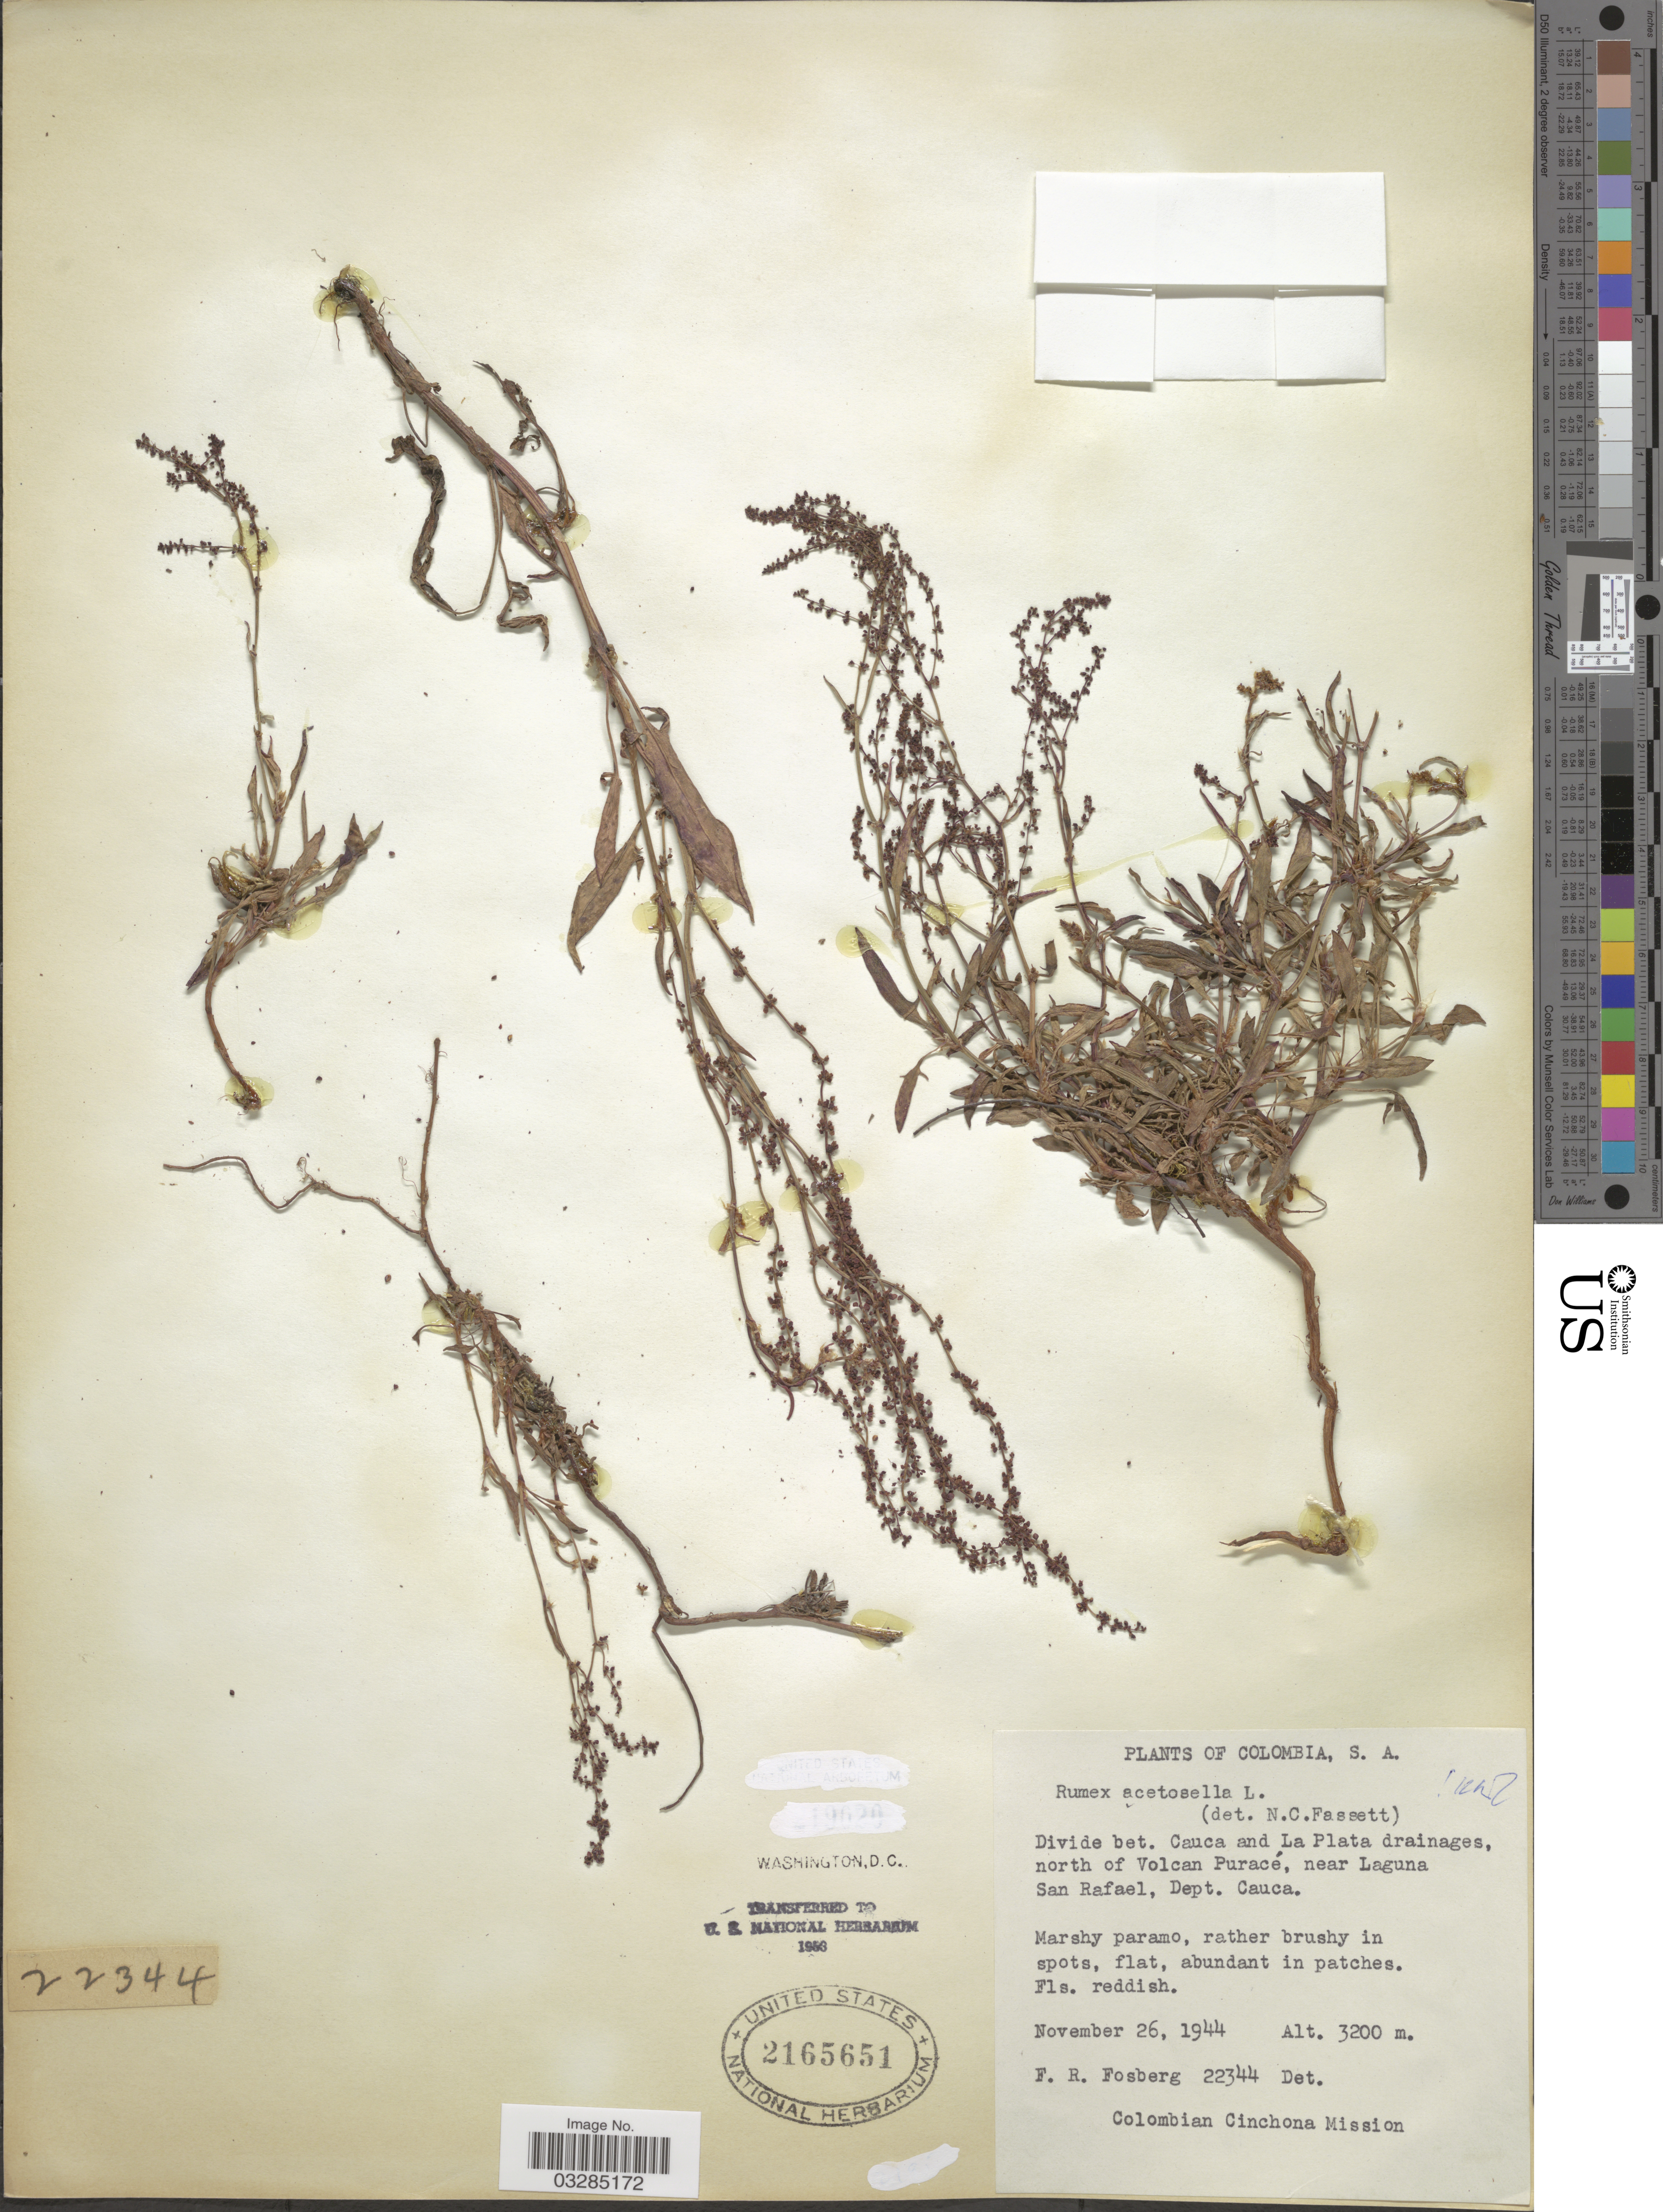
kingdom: Plantae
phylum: Tracheophyta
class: Magnoliopsida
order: Caryophyllales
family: Polygonaceae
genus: Rumex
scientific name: Rumex acetosella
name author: L.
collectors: F. R. Fosberg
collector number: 22344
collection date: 1944-11-26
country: Colombia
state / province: Cauca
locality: Divide bet. Cauca and La Plata drainages, north of Volcan Puracé, near Laguna San Rafael, Dept. Cauca.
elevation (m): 3200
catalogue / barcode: US 2165651